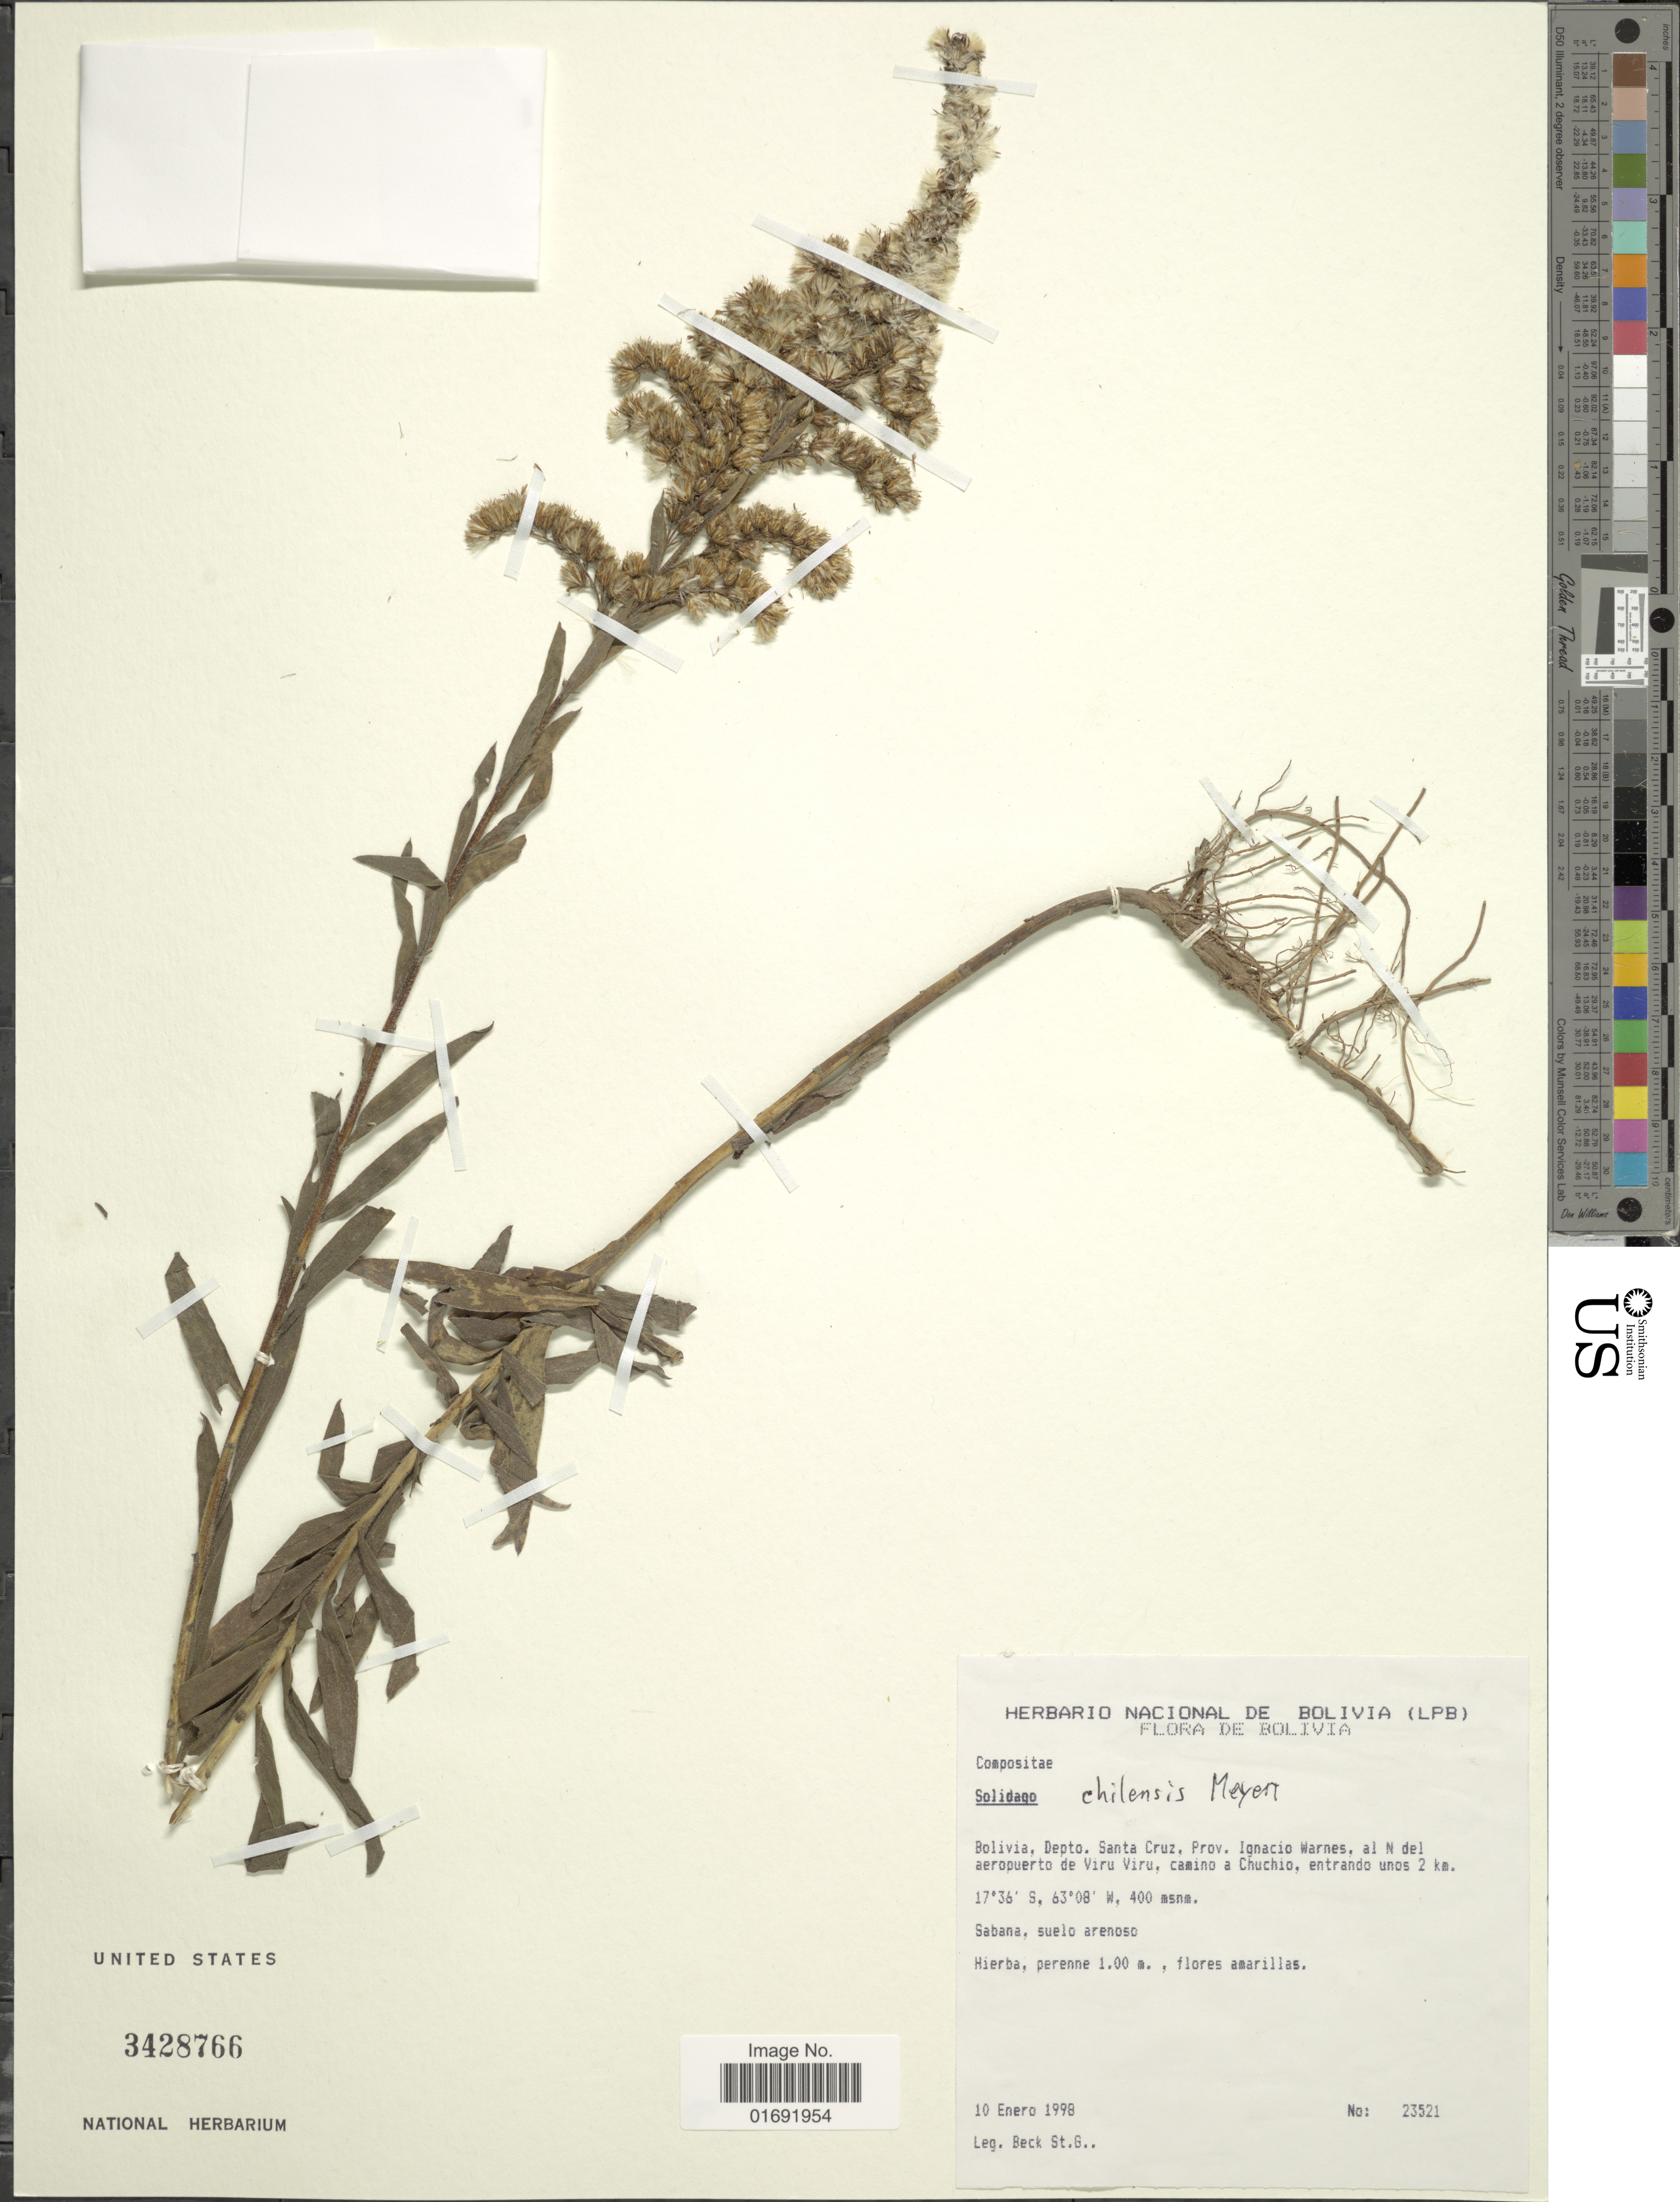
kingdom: Plantae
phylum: Tracheophyta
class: Magnoliopsida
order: Asterales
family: Asteraceae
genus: Solidago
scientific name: Solidago chilensis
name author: Meyen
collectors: S. G. Beck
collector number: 23521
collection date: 1998-01-10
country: Bolivia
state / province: Santa Cruz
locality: Prov. Ignacio Warnes, al N del aeropuerto de Viru Viru, camino a Chuchio, entrando unos 2 km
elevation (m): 400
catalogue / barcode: US 3428766